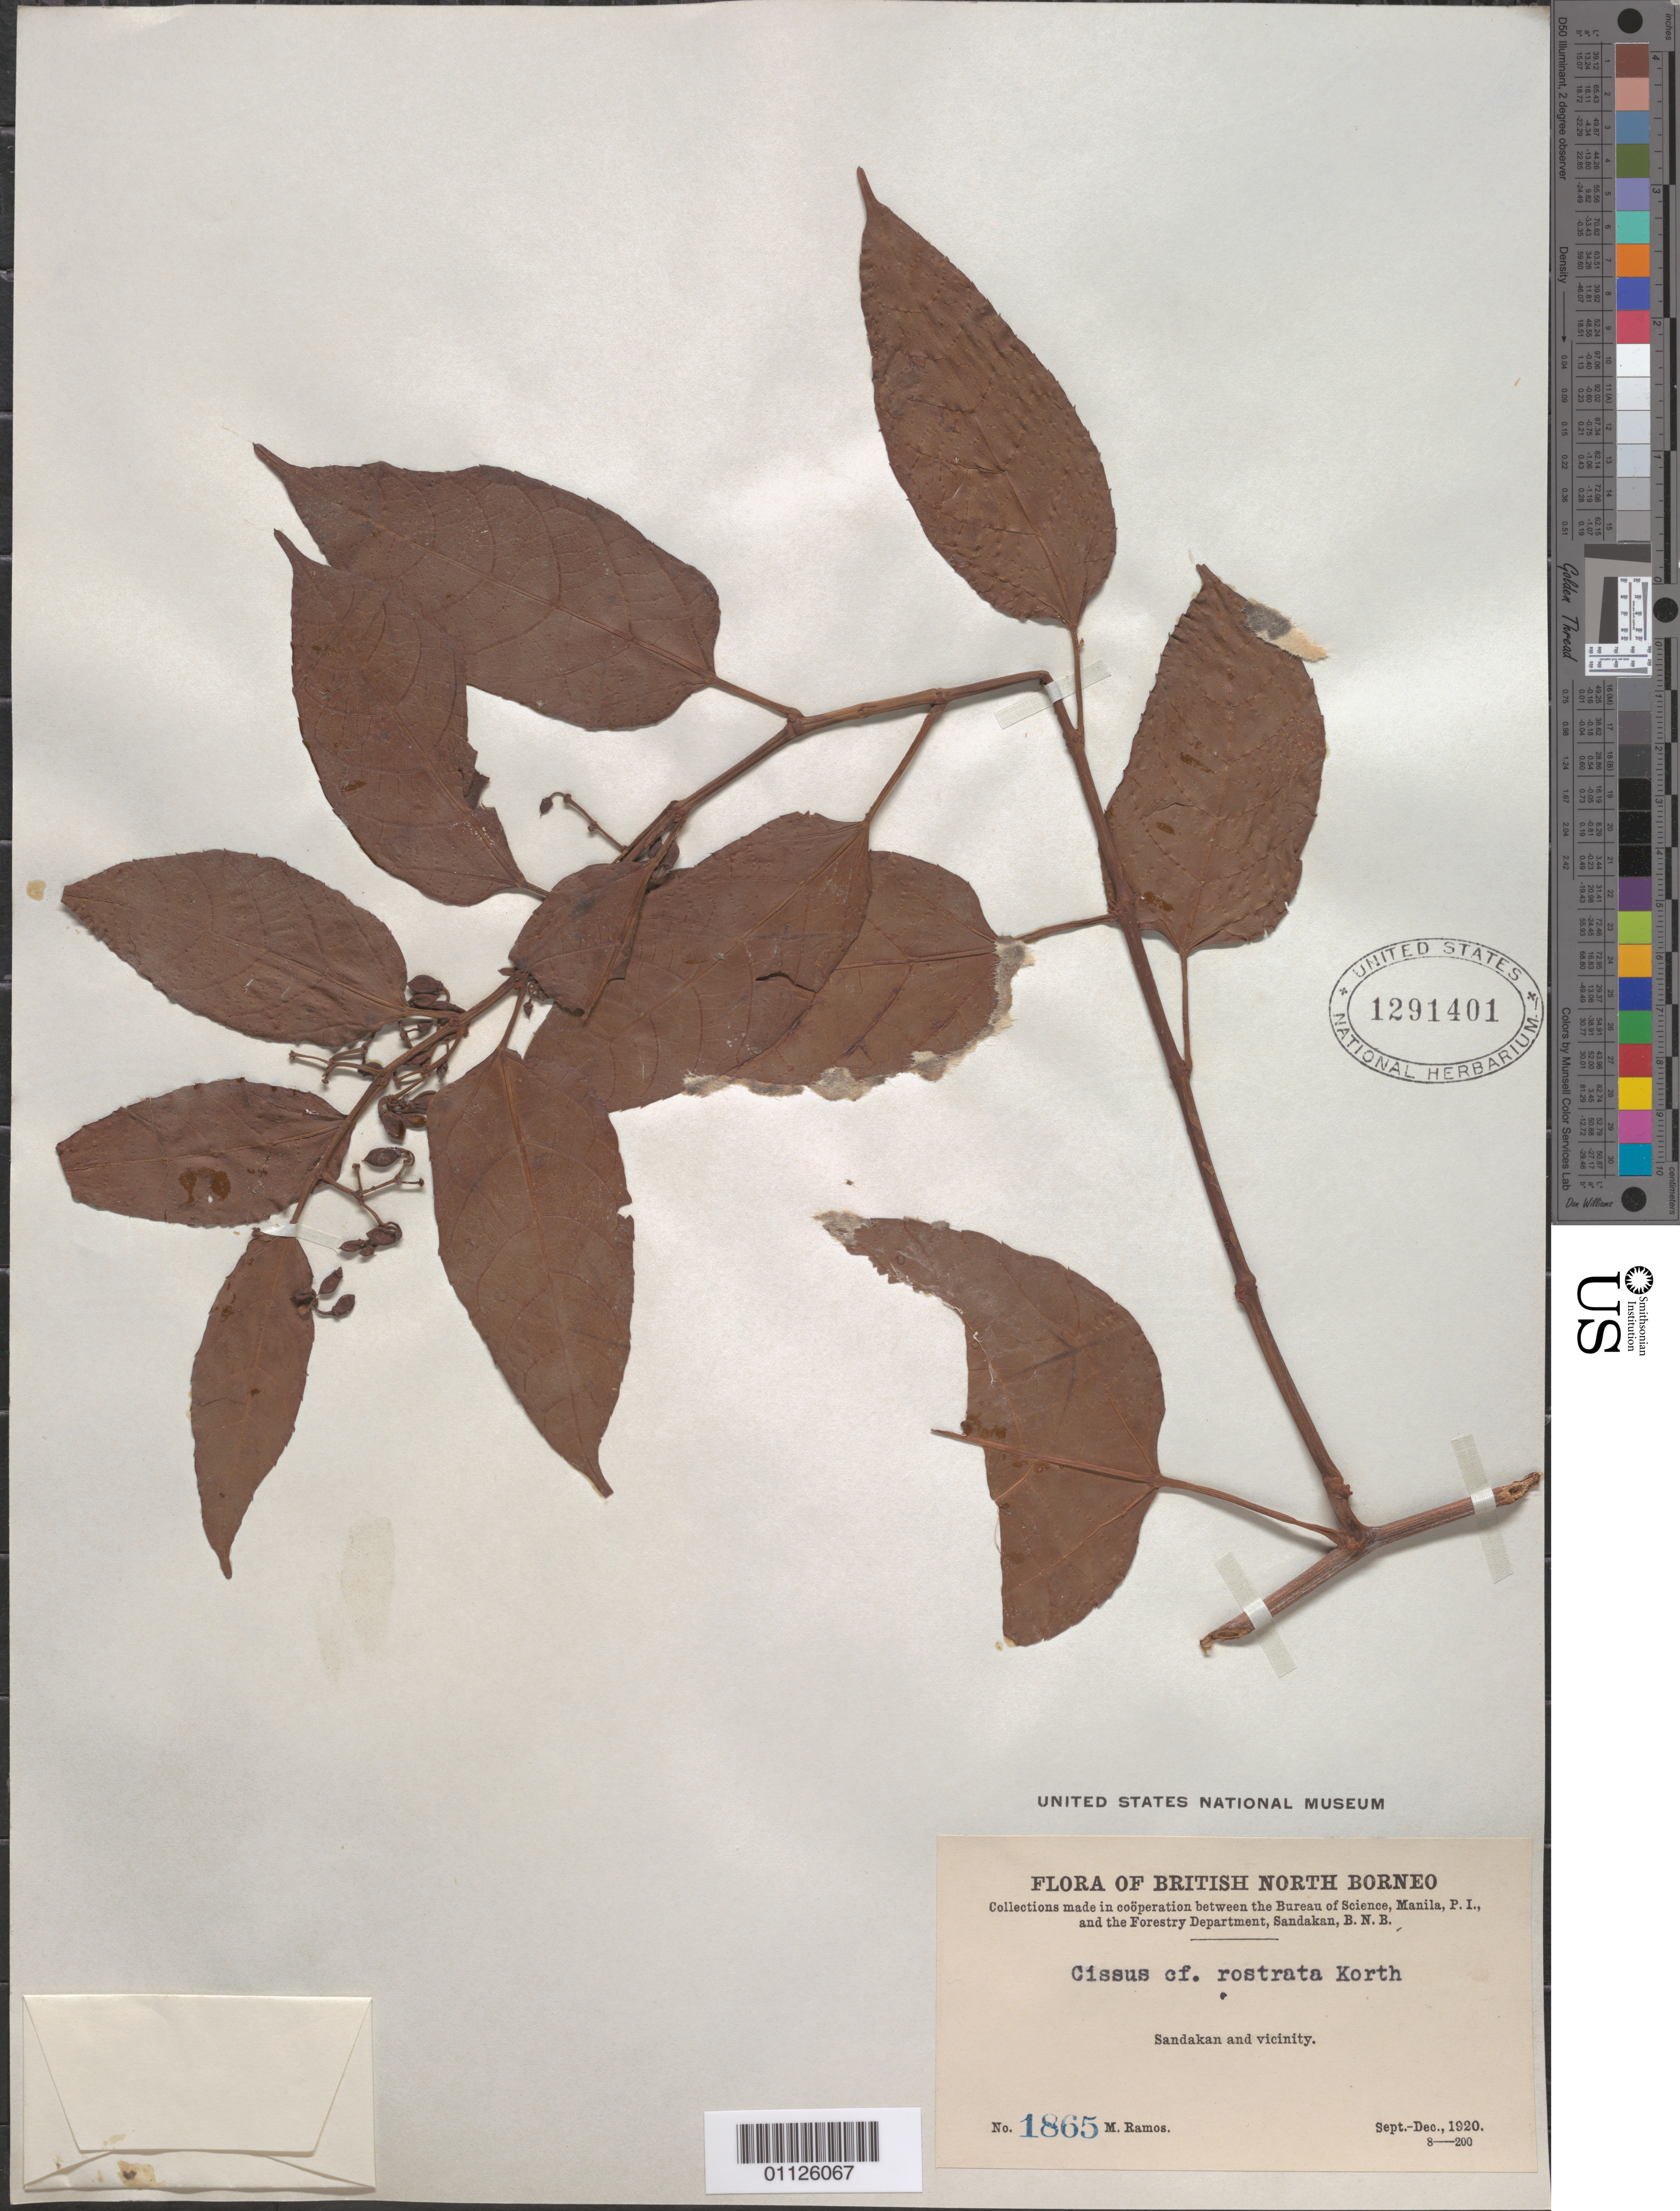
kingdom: Plantae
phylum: Tracheophyta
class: Magnoliopsida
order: Vitales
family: Vitaceae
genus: Cissus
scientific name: Cissus rostrata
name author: (Miq.) Planch.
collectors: M. Ramos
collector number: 1865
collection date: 1920-09/1920-12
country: Malaysia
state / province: Sabah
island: Borneo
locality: Sandakan and vicinity.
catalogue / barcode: US 1291401